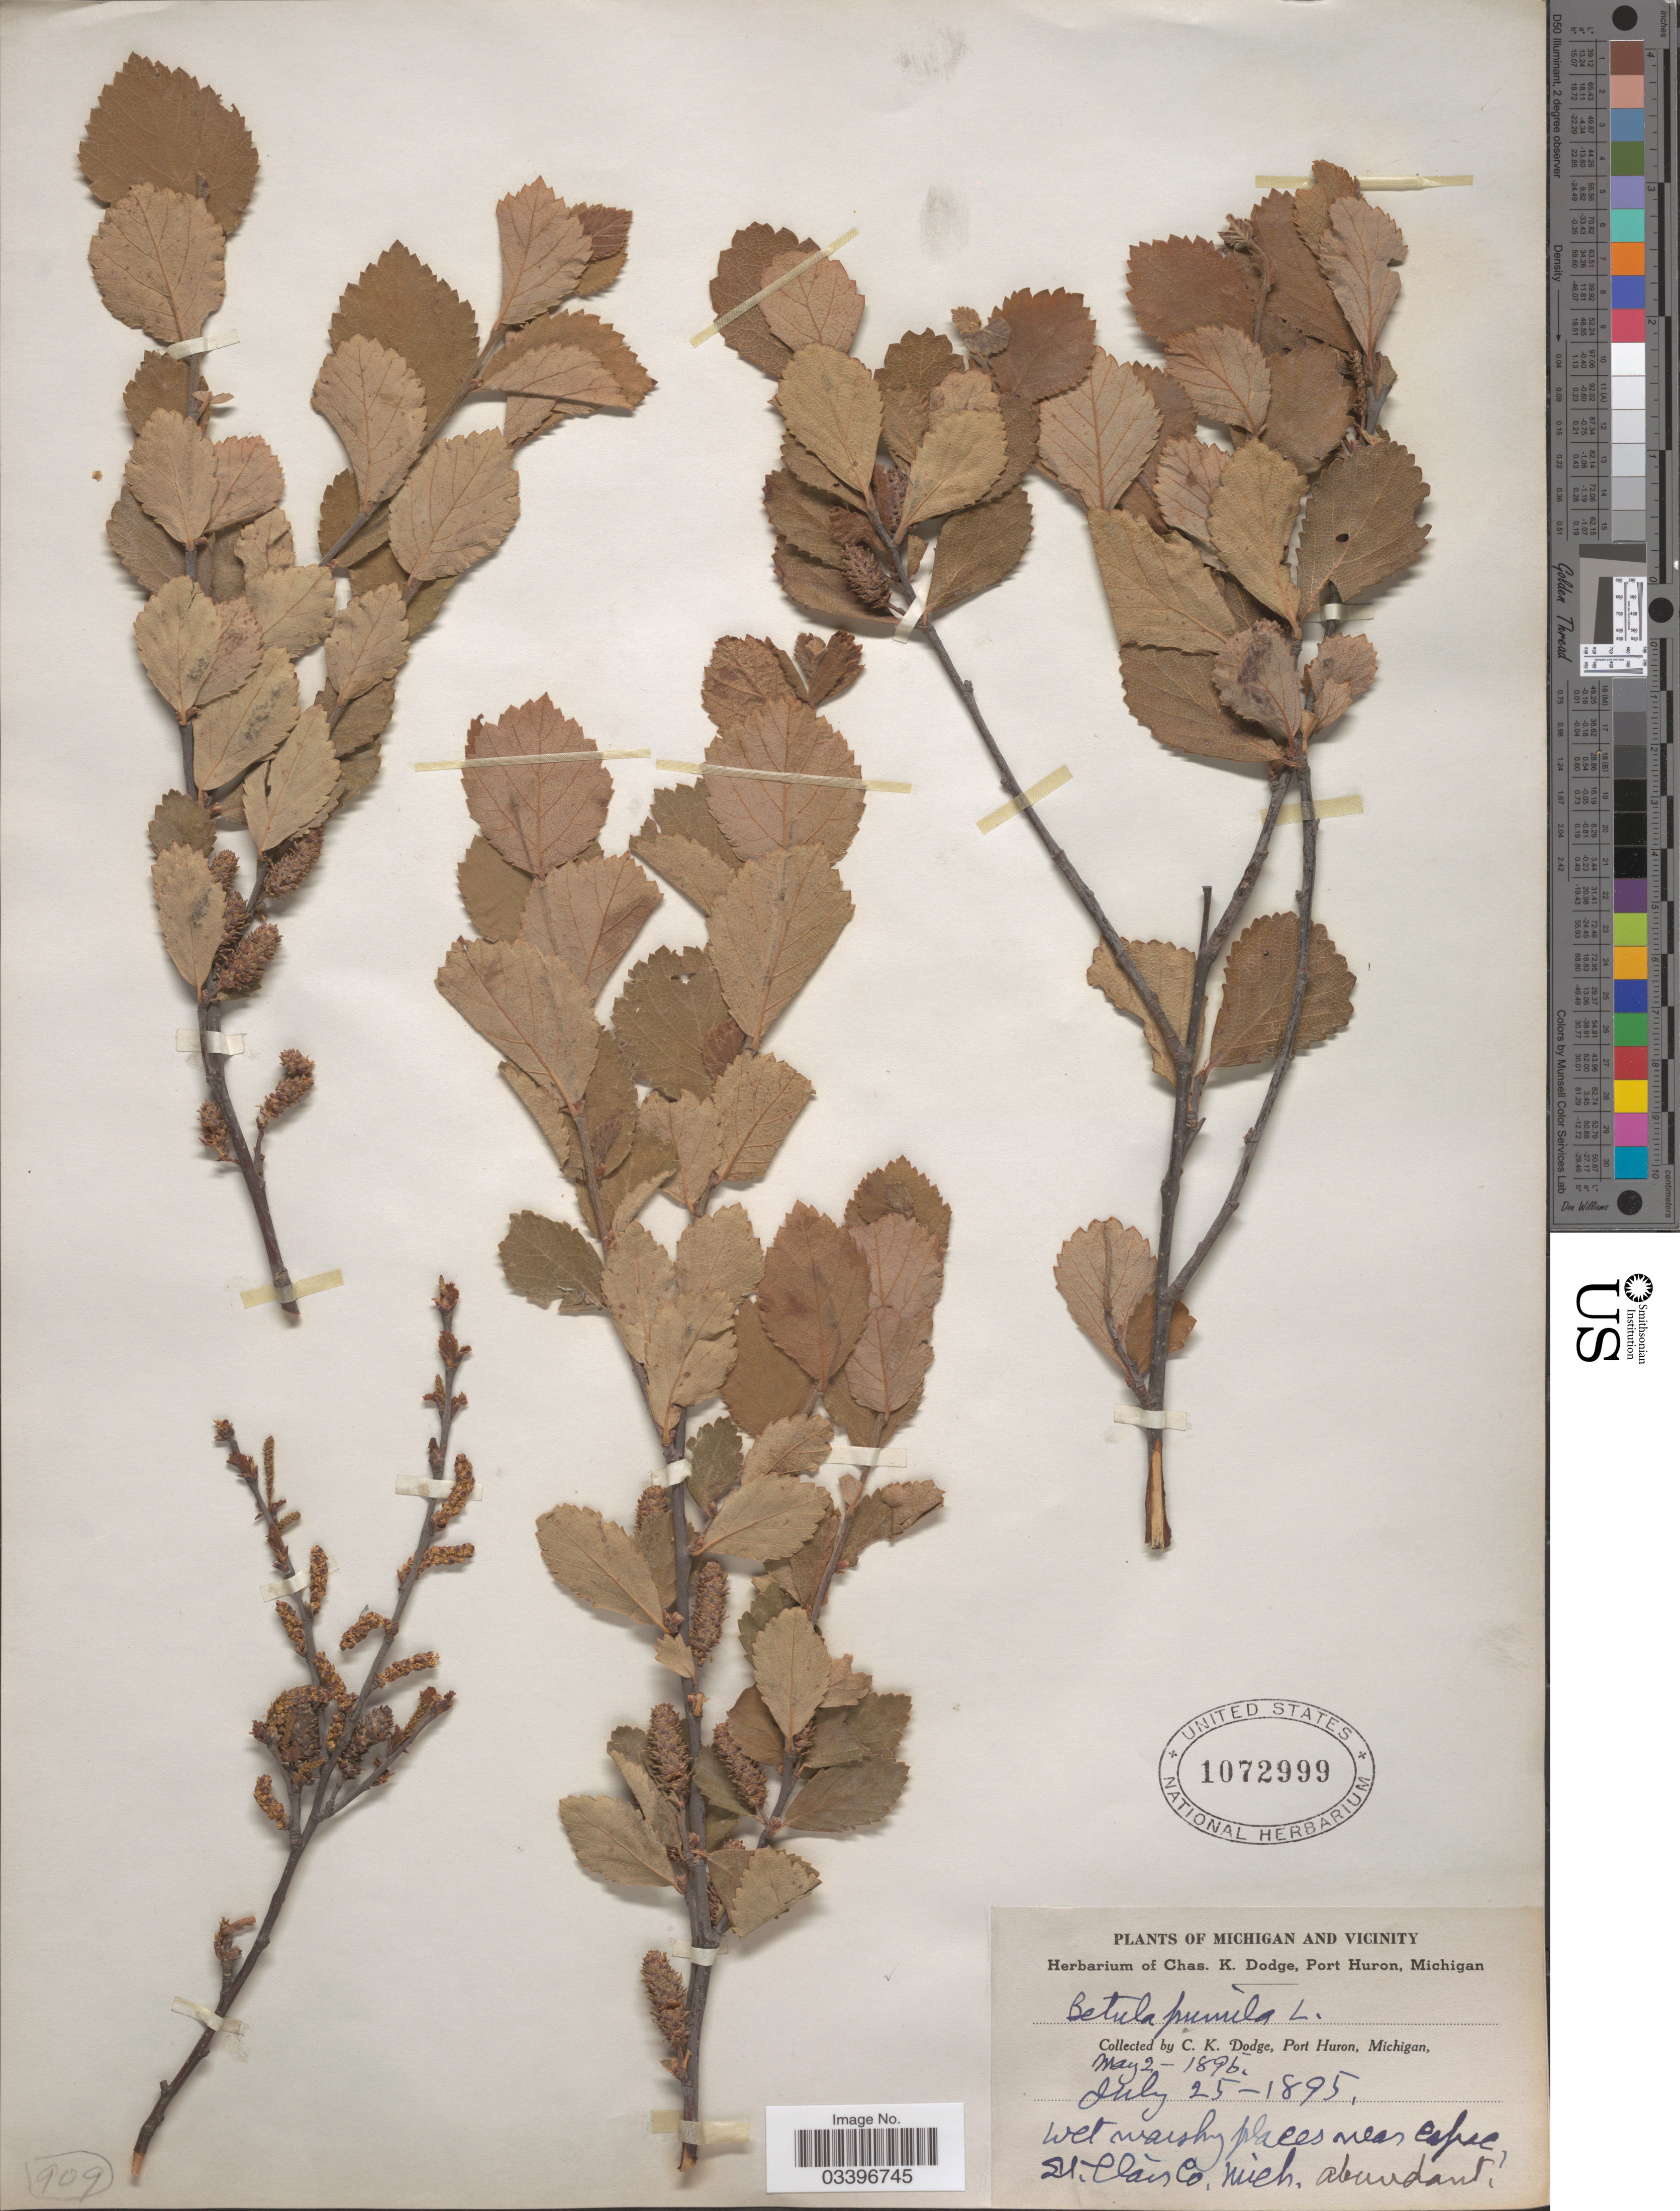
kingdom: Plantae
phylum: Tracheophyta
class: Magnoliopsida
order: Fagales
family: Betulaceae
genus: Betula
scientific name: Betula pumila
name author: L.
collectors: C. Dodge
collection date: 1895-05-02/1895-07-25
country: United States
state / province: Michigan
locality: Michigan and Vicinity, Port Huron. Wet marshy places near Capac St. Clair.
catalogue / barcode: US 1072999